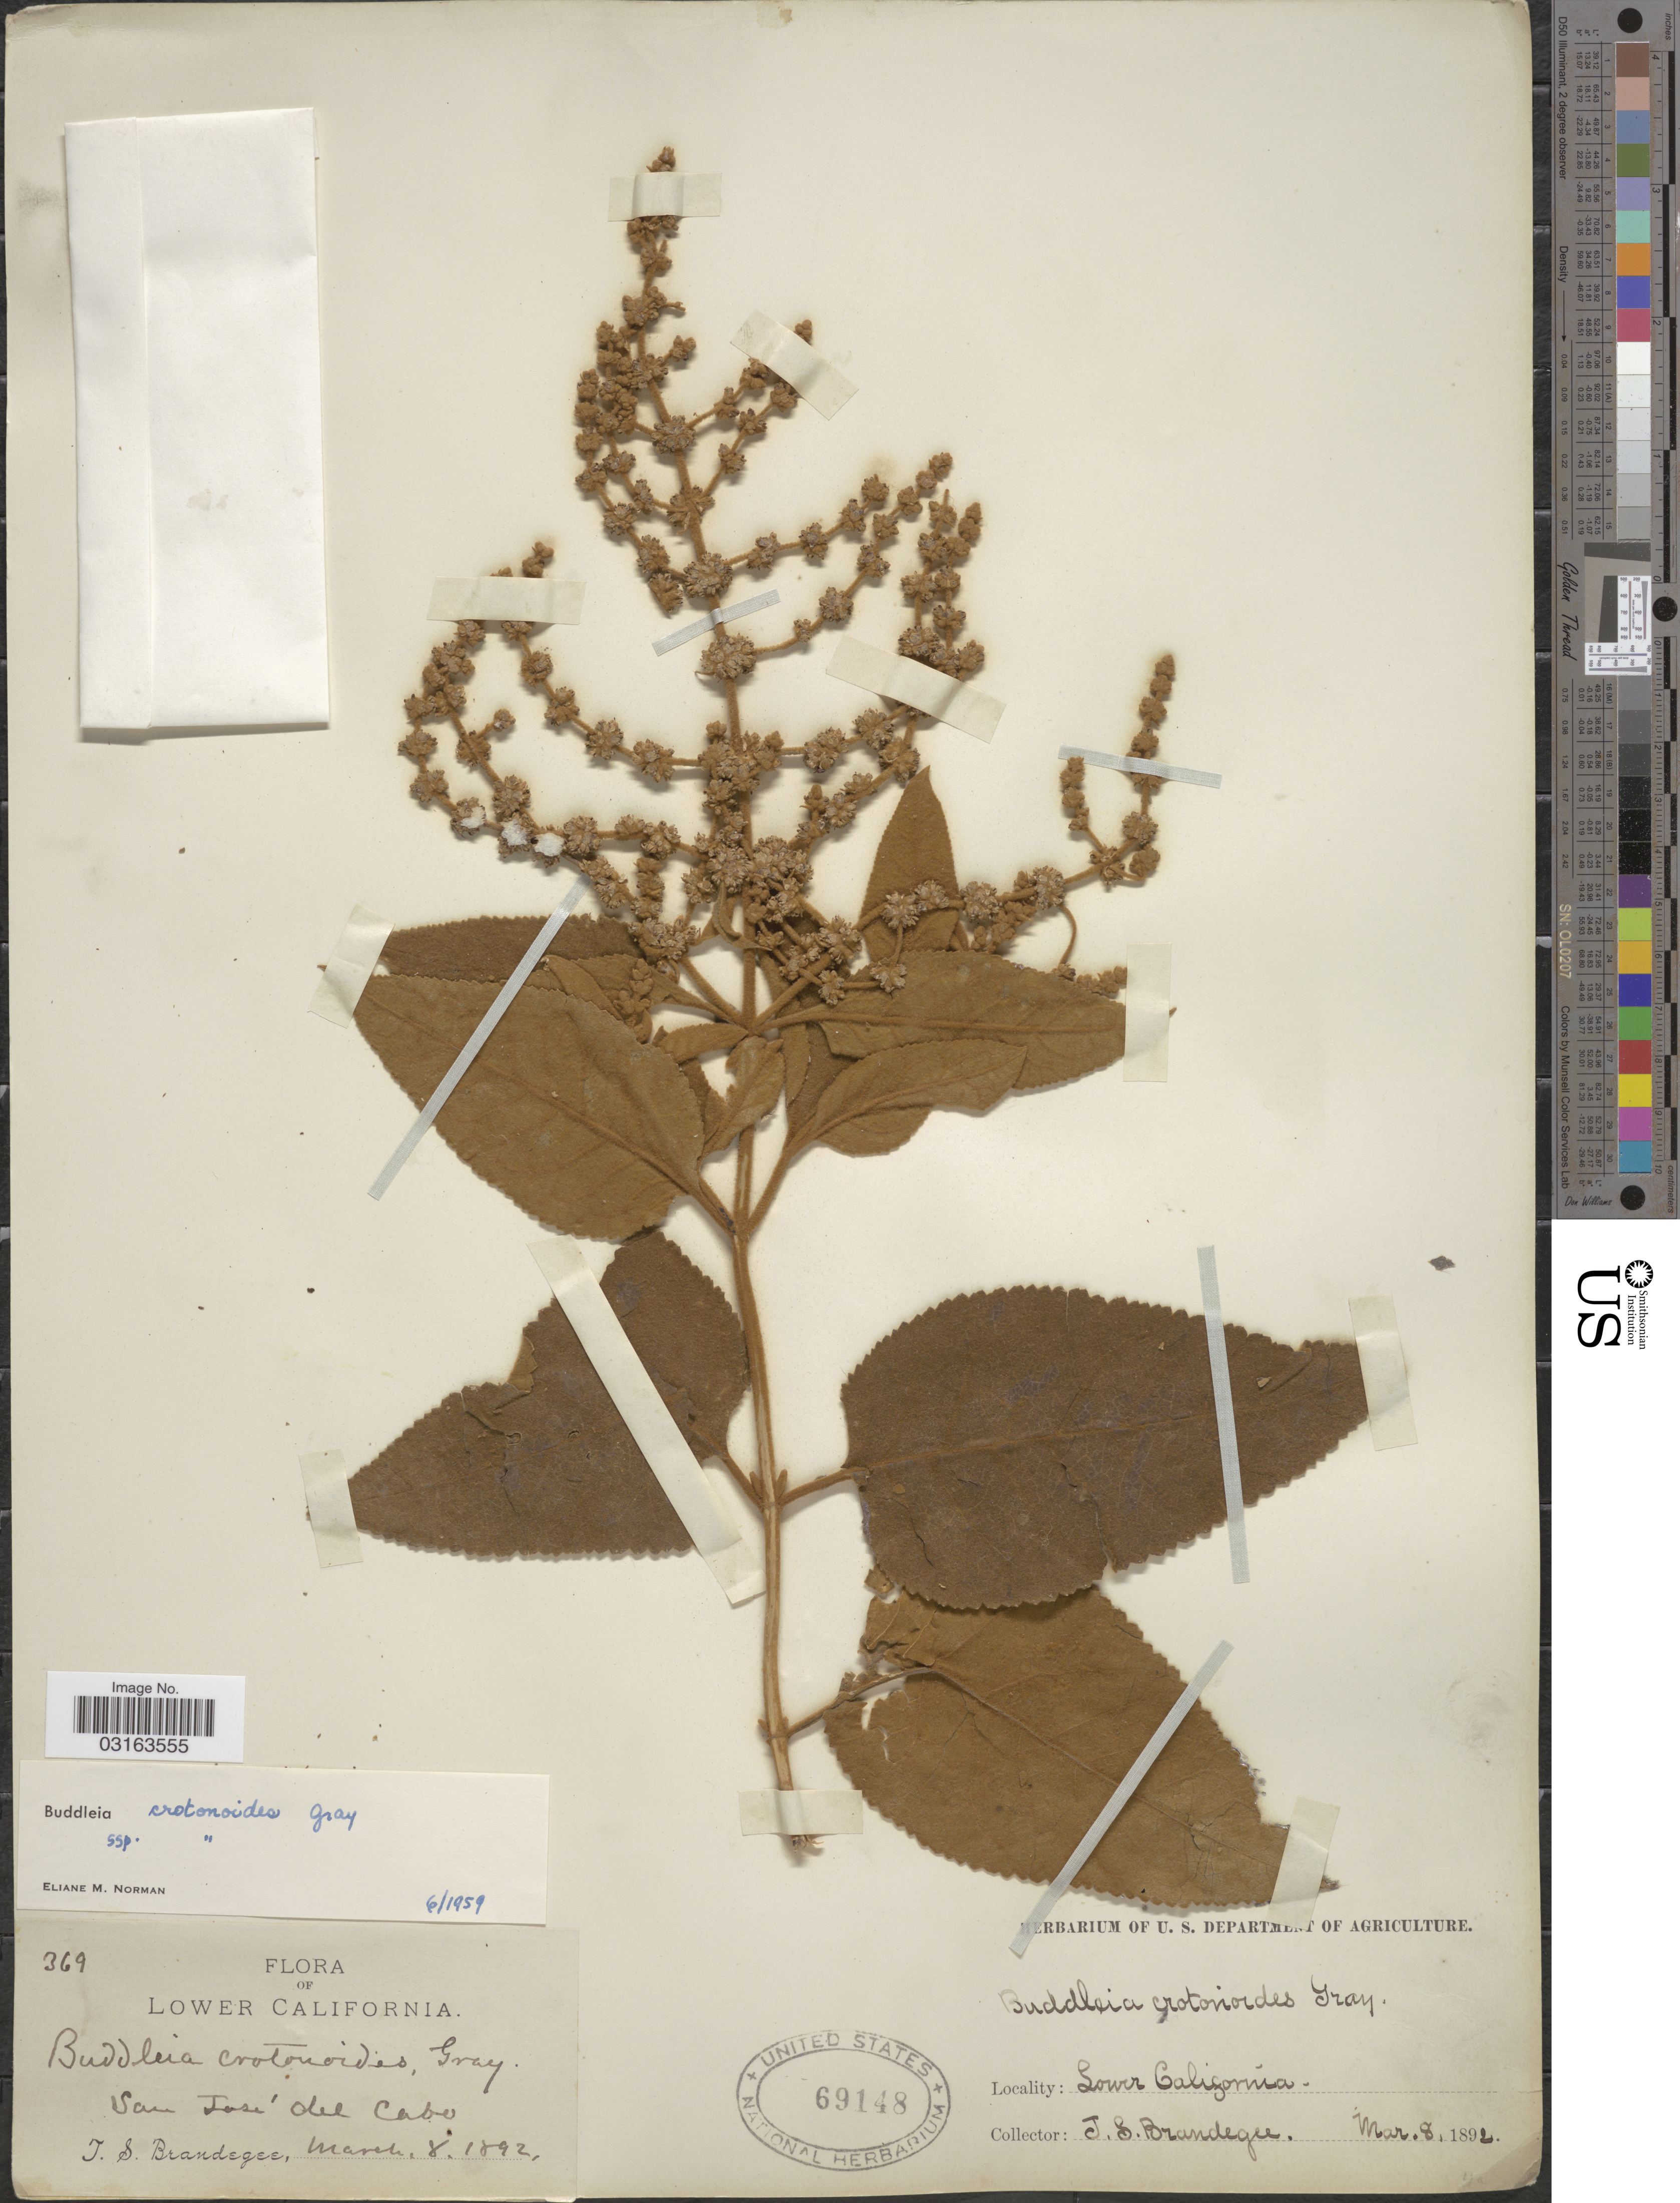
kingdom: Plantae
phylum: Tracheophyta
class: Magnoliopsida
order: Lamiales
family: Scrophulariaceae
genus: Buddleja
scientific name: Buddleja crotonoides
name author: A. Gray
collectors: T. S. Brandegee (herbarium)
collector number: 369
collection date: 1892-03-08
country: Mexico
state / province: Baja California Sur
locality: Lower California. San José del Cabo.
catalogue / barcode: US 69148